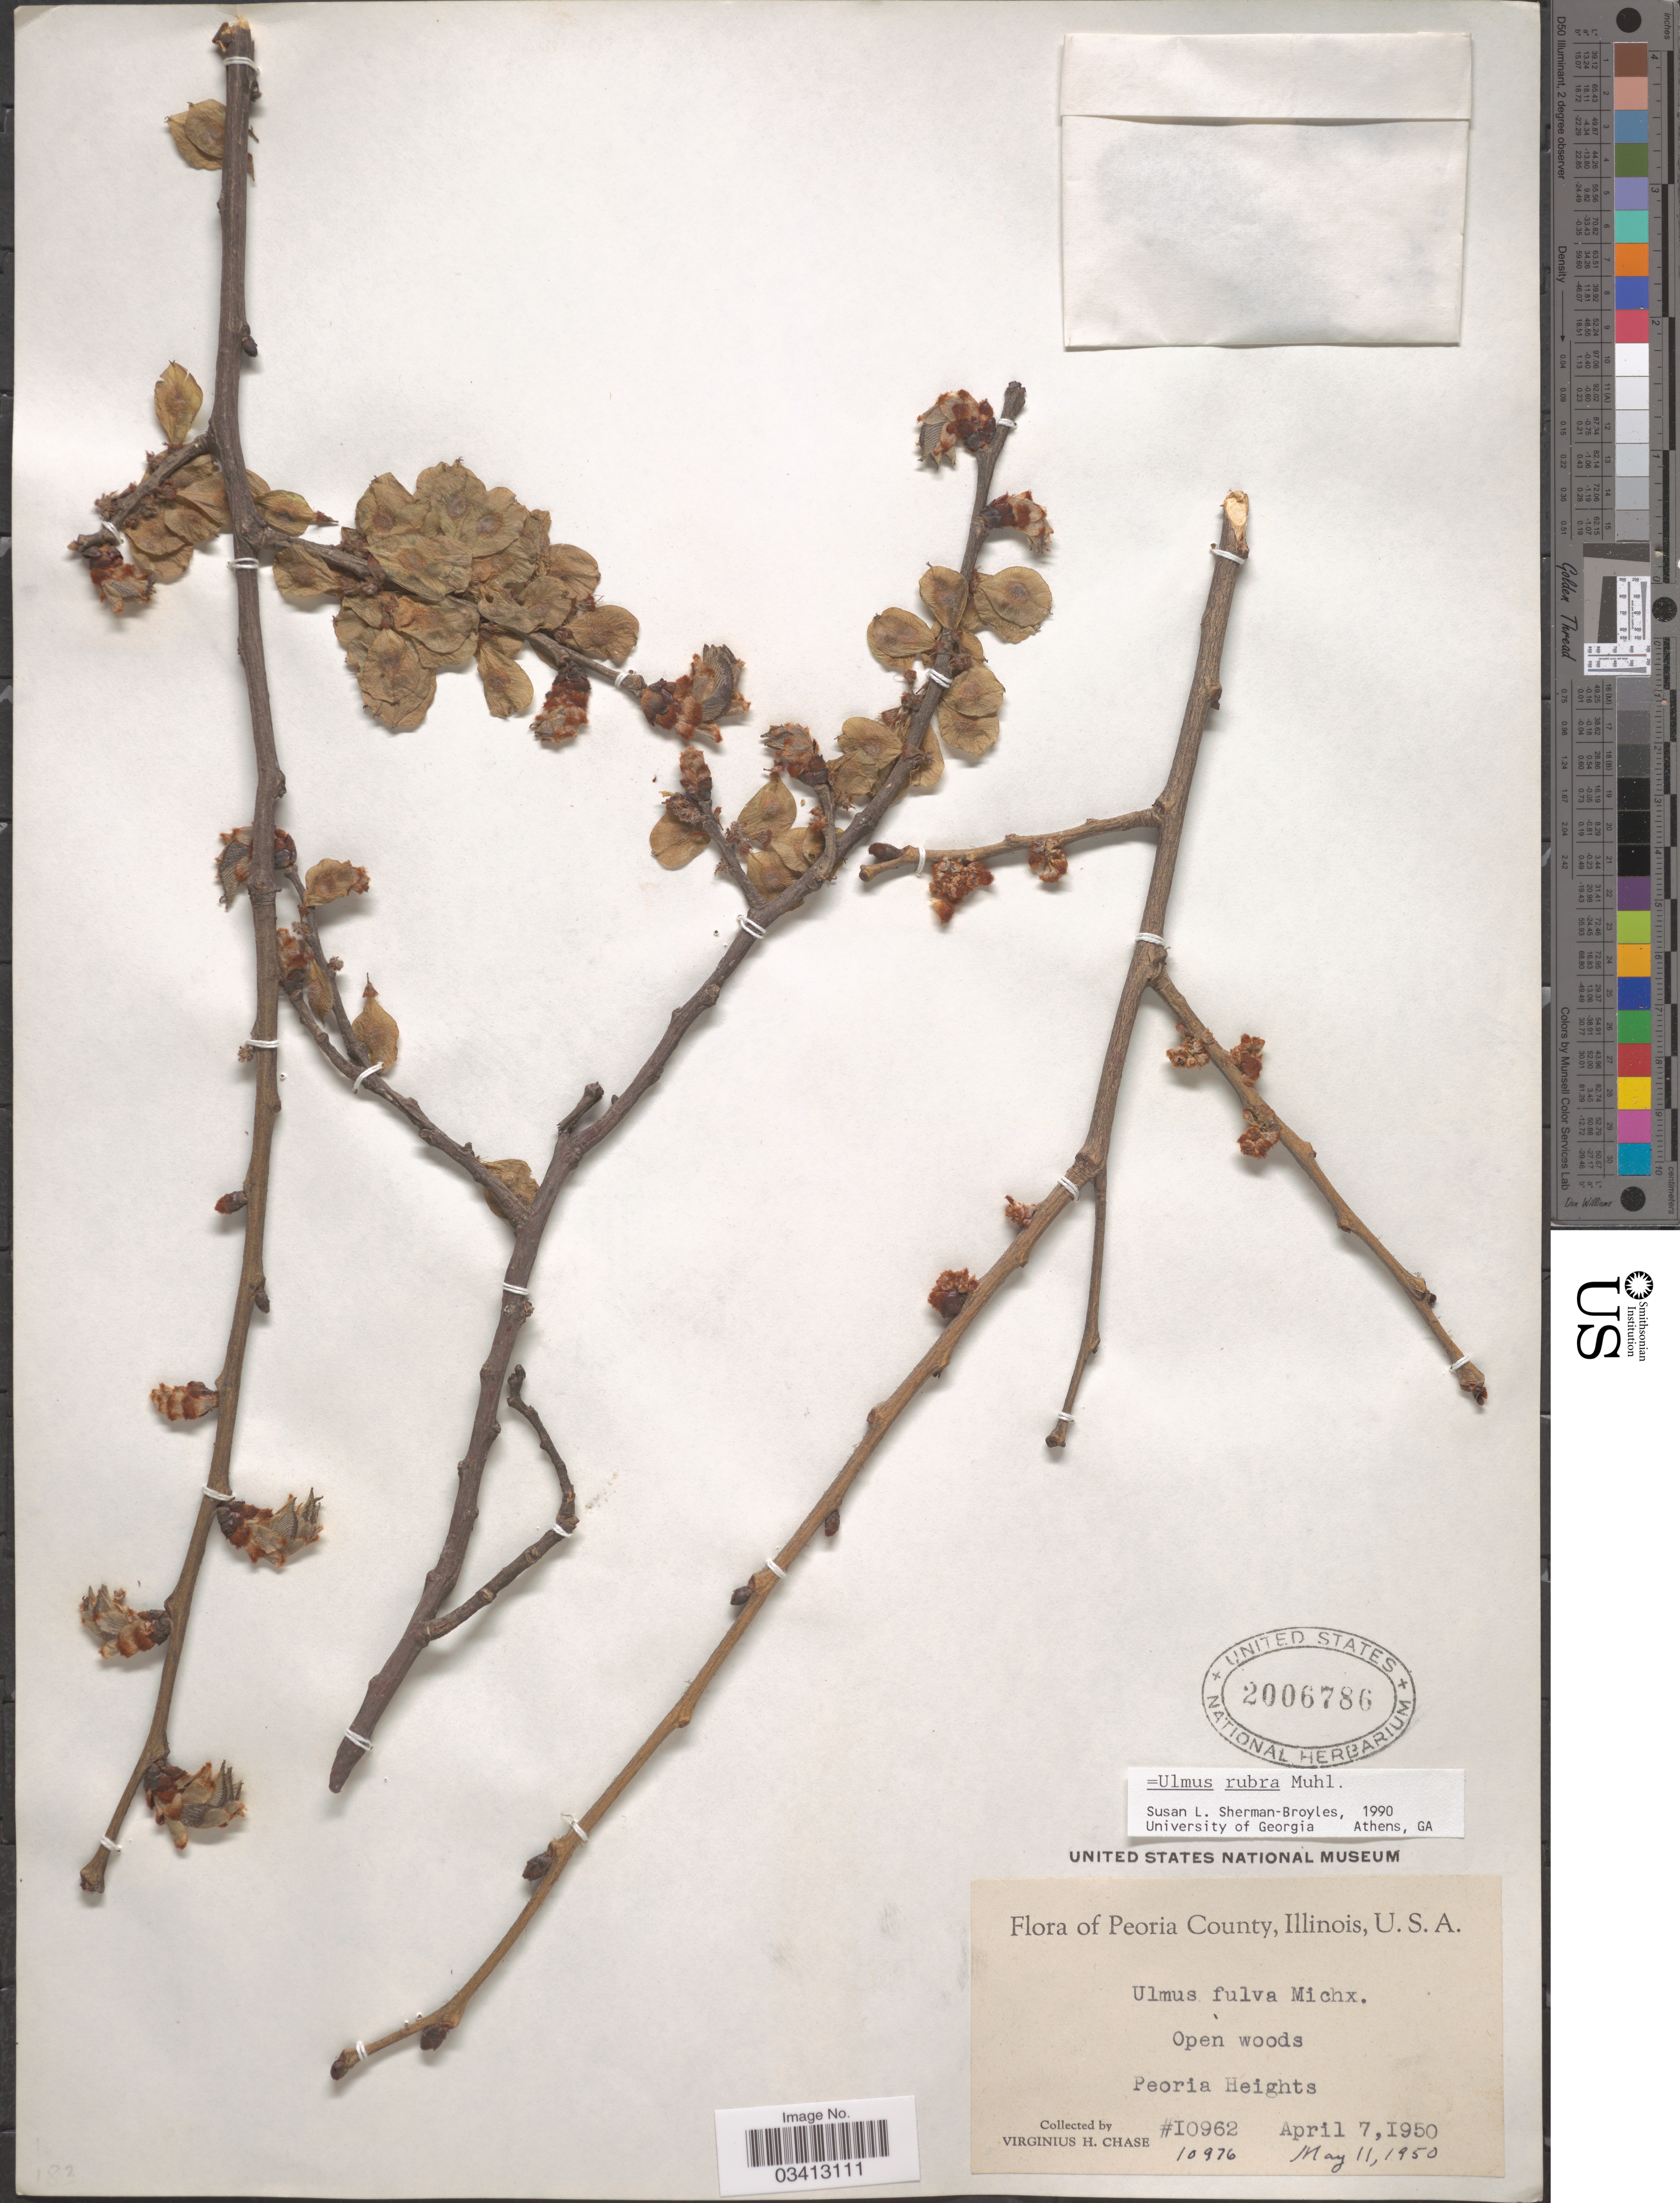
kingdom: Plantae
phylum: Tracheophyta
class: Magnoliopsida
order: Rosales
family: Ulmaceae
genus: Ulmus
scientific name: Ulmus rubra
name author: Muhl.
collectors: V. H. Chase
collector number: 10962/10976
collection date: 1950-04-07/1950-05-11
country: United States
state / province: Illinois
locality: Peoria County. Peoria Heights.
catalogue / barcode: US 2006786